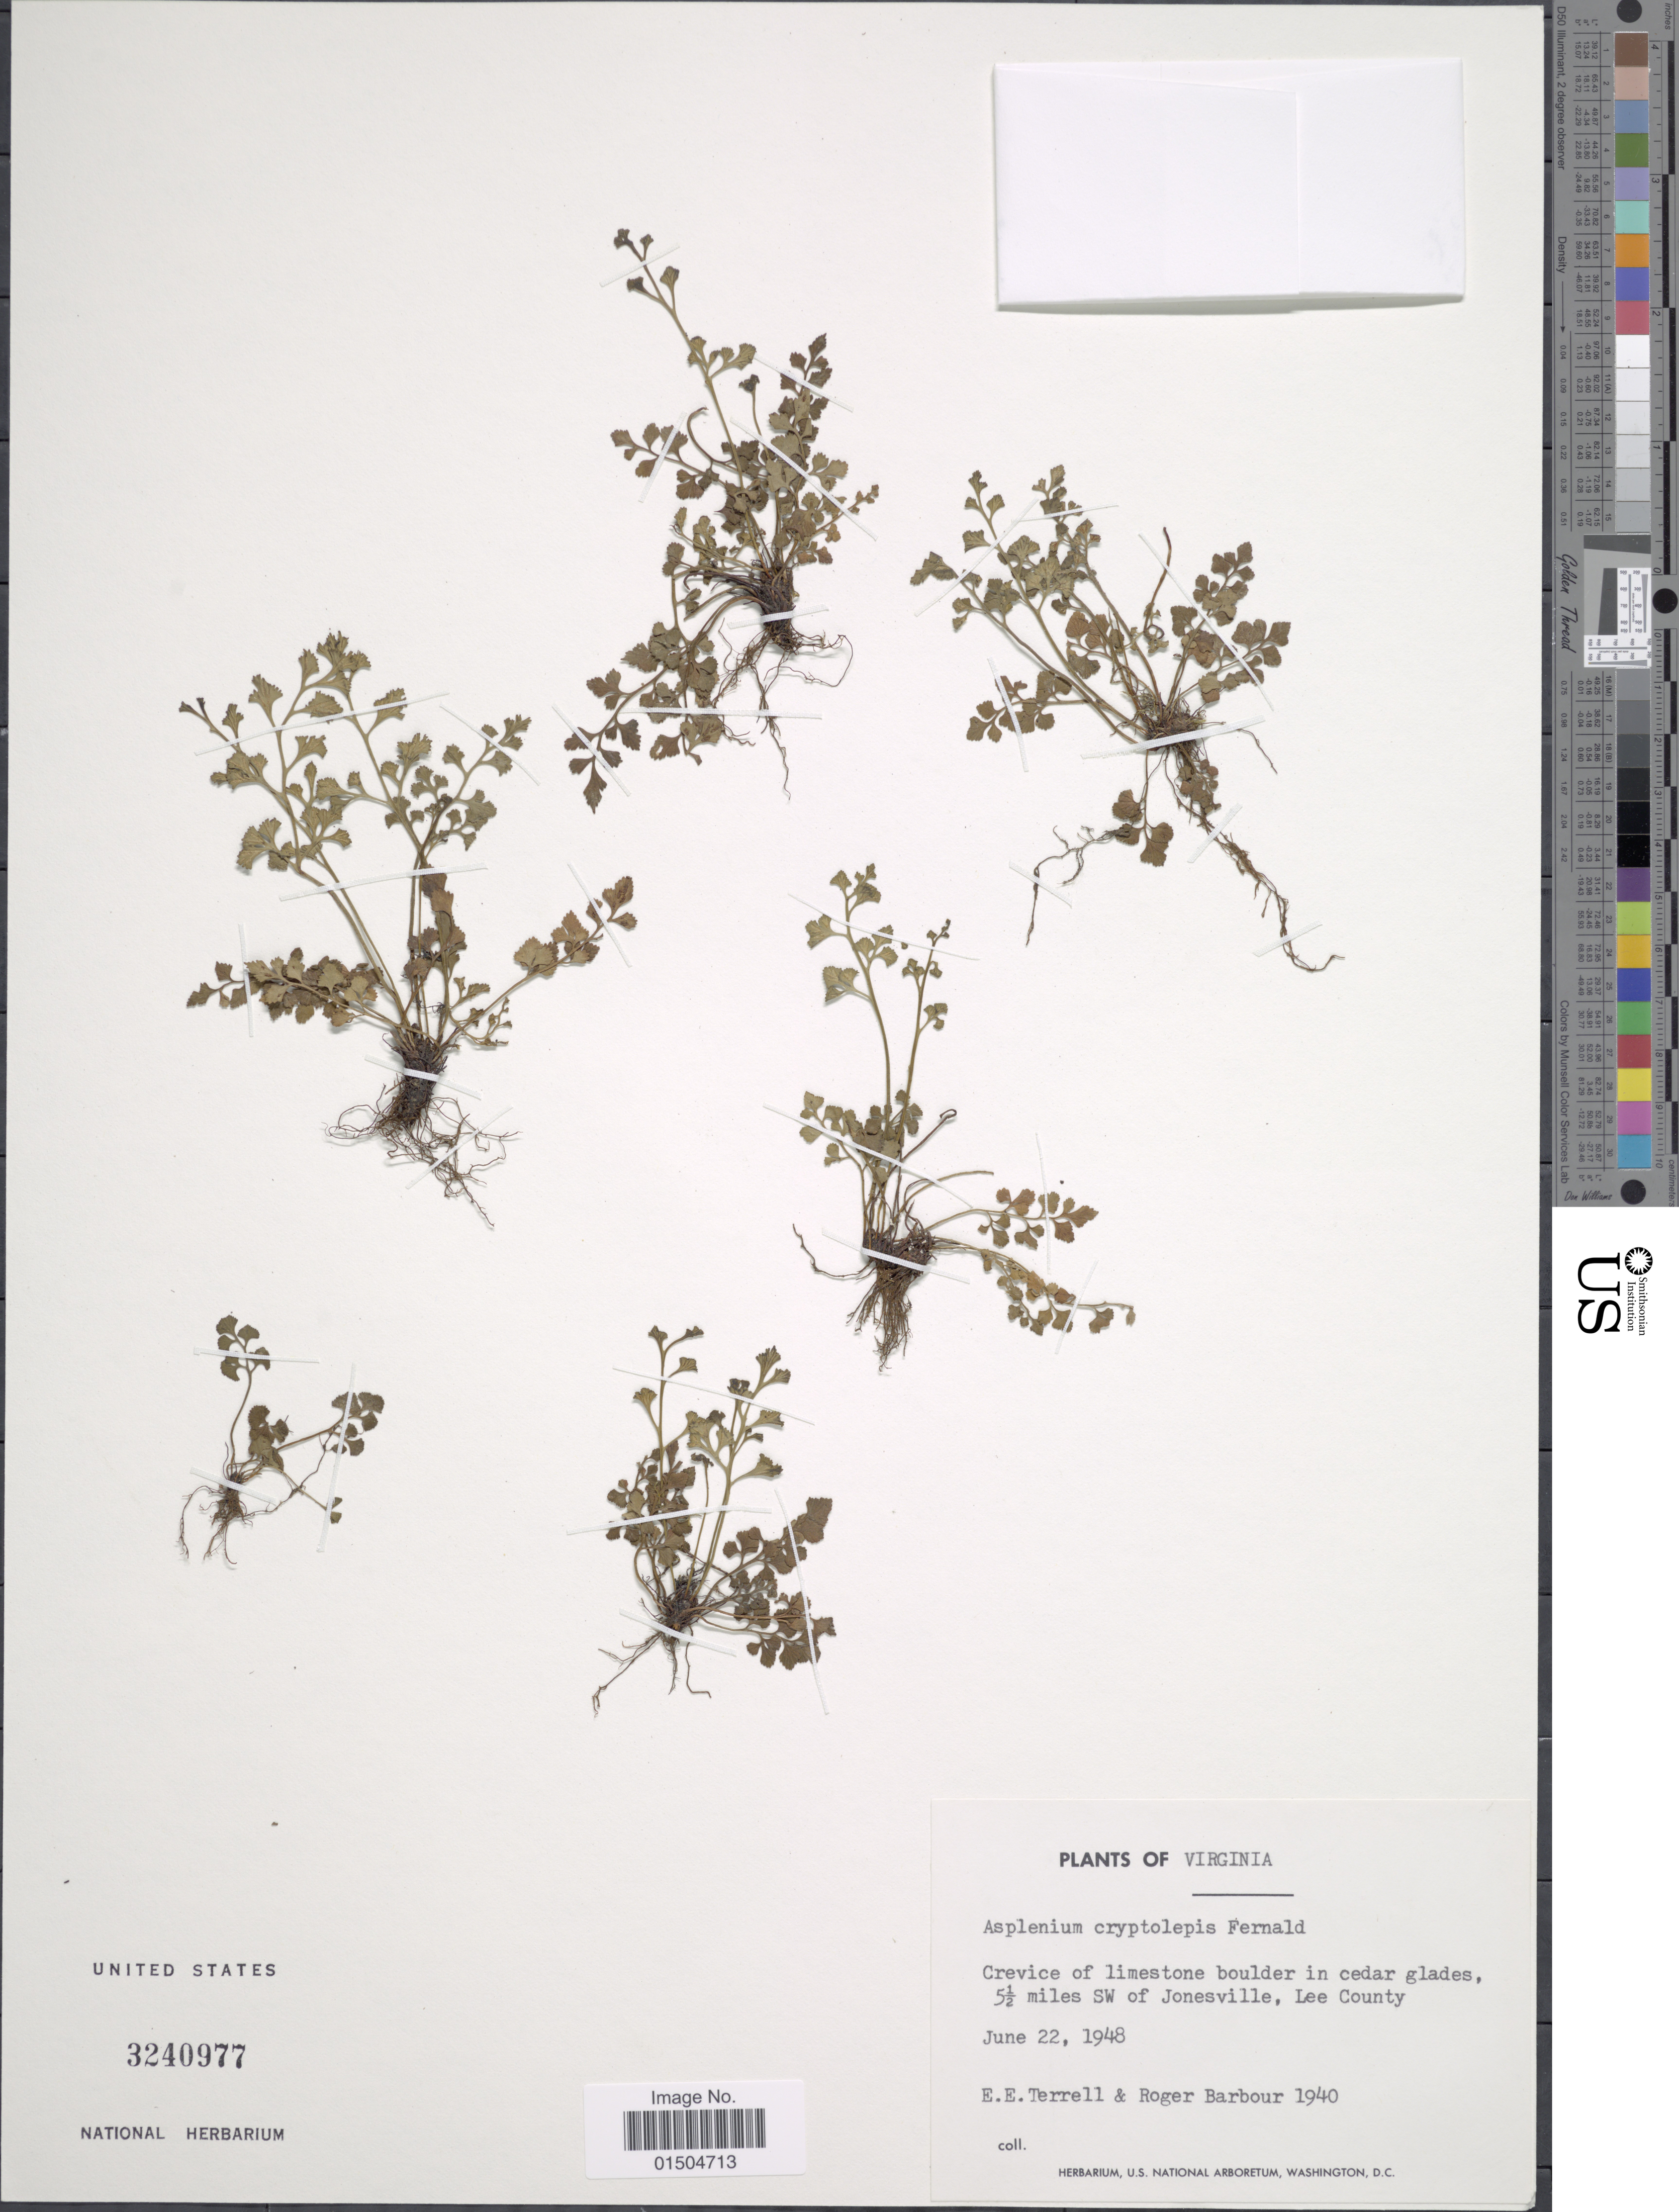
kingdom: Plantae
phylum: Tracheophyta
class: Polypodiopsida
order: Polypodiales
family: Aspleniaceae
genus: Asplenium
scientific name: Asplenium ruta-muraria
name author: L.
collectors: E. E. Terrell & R. Barbour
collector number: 1940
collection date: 1948-06-22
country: United States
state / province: Virginia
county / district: Lee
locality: Crevice of limestone boulder in cedar glades, 5½ miles SW of Jonesville,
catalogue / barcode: US 3240977